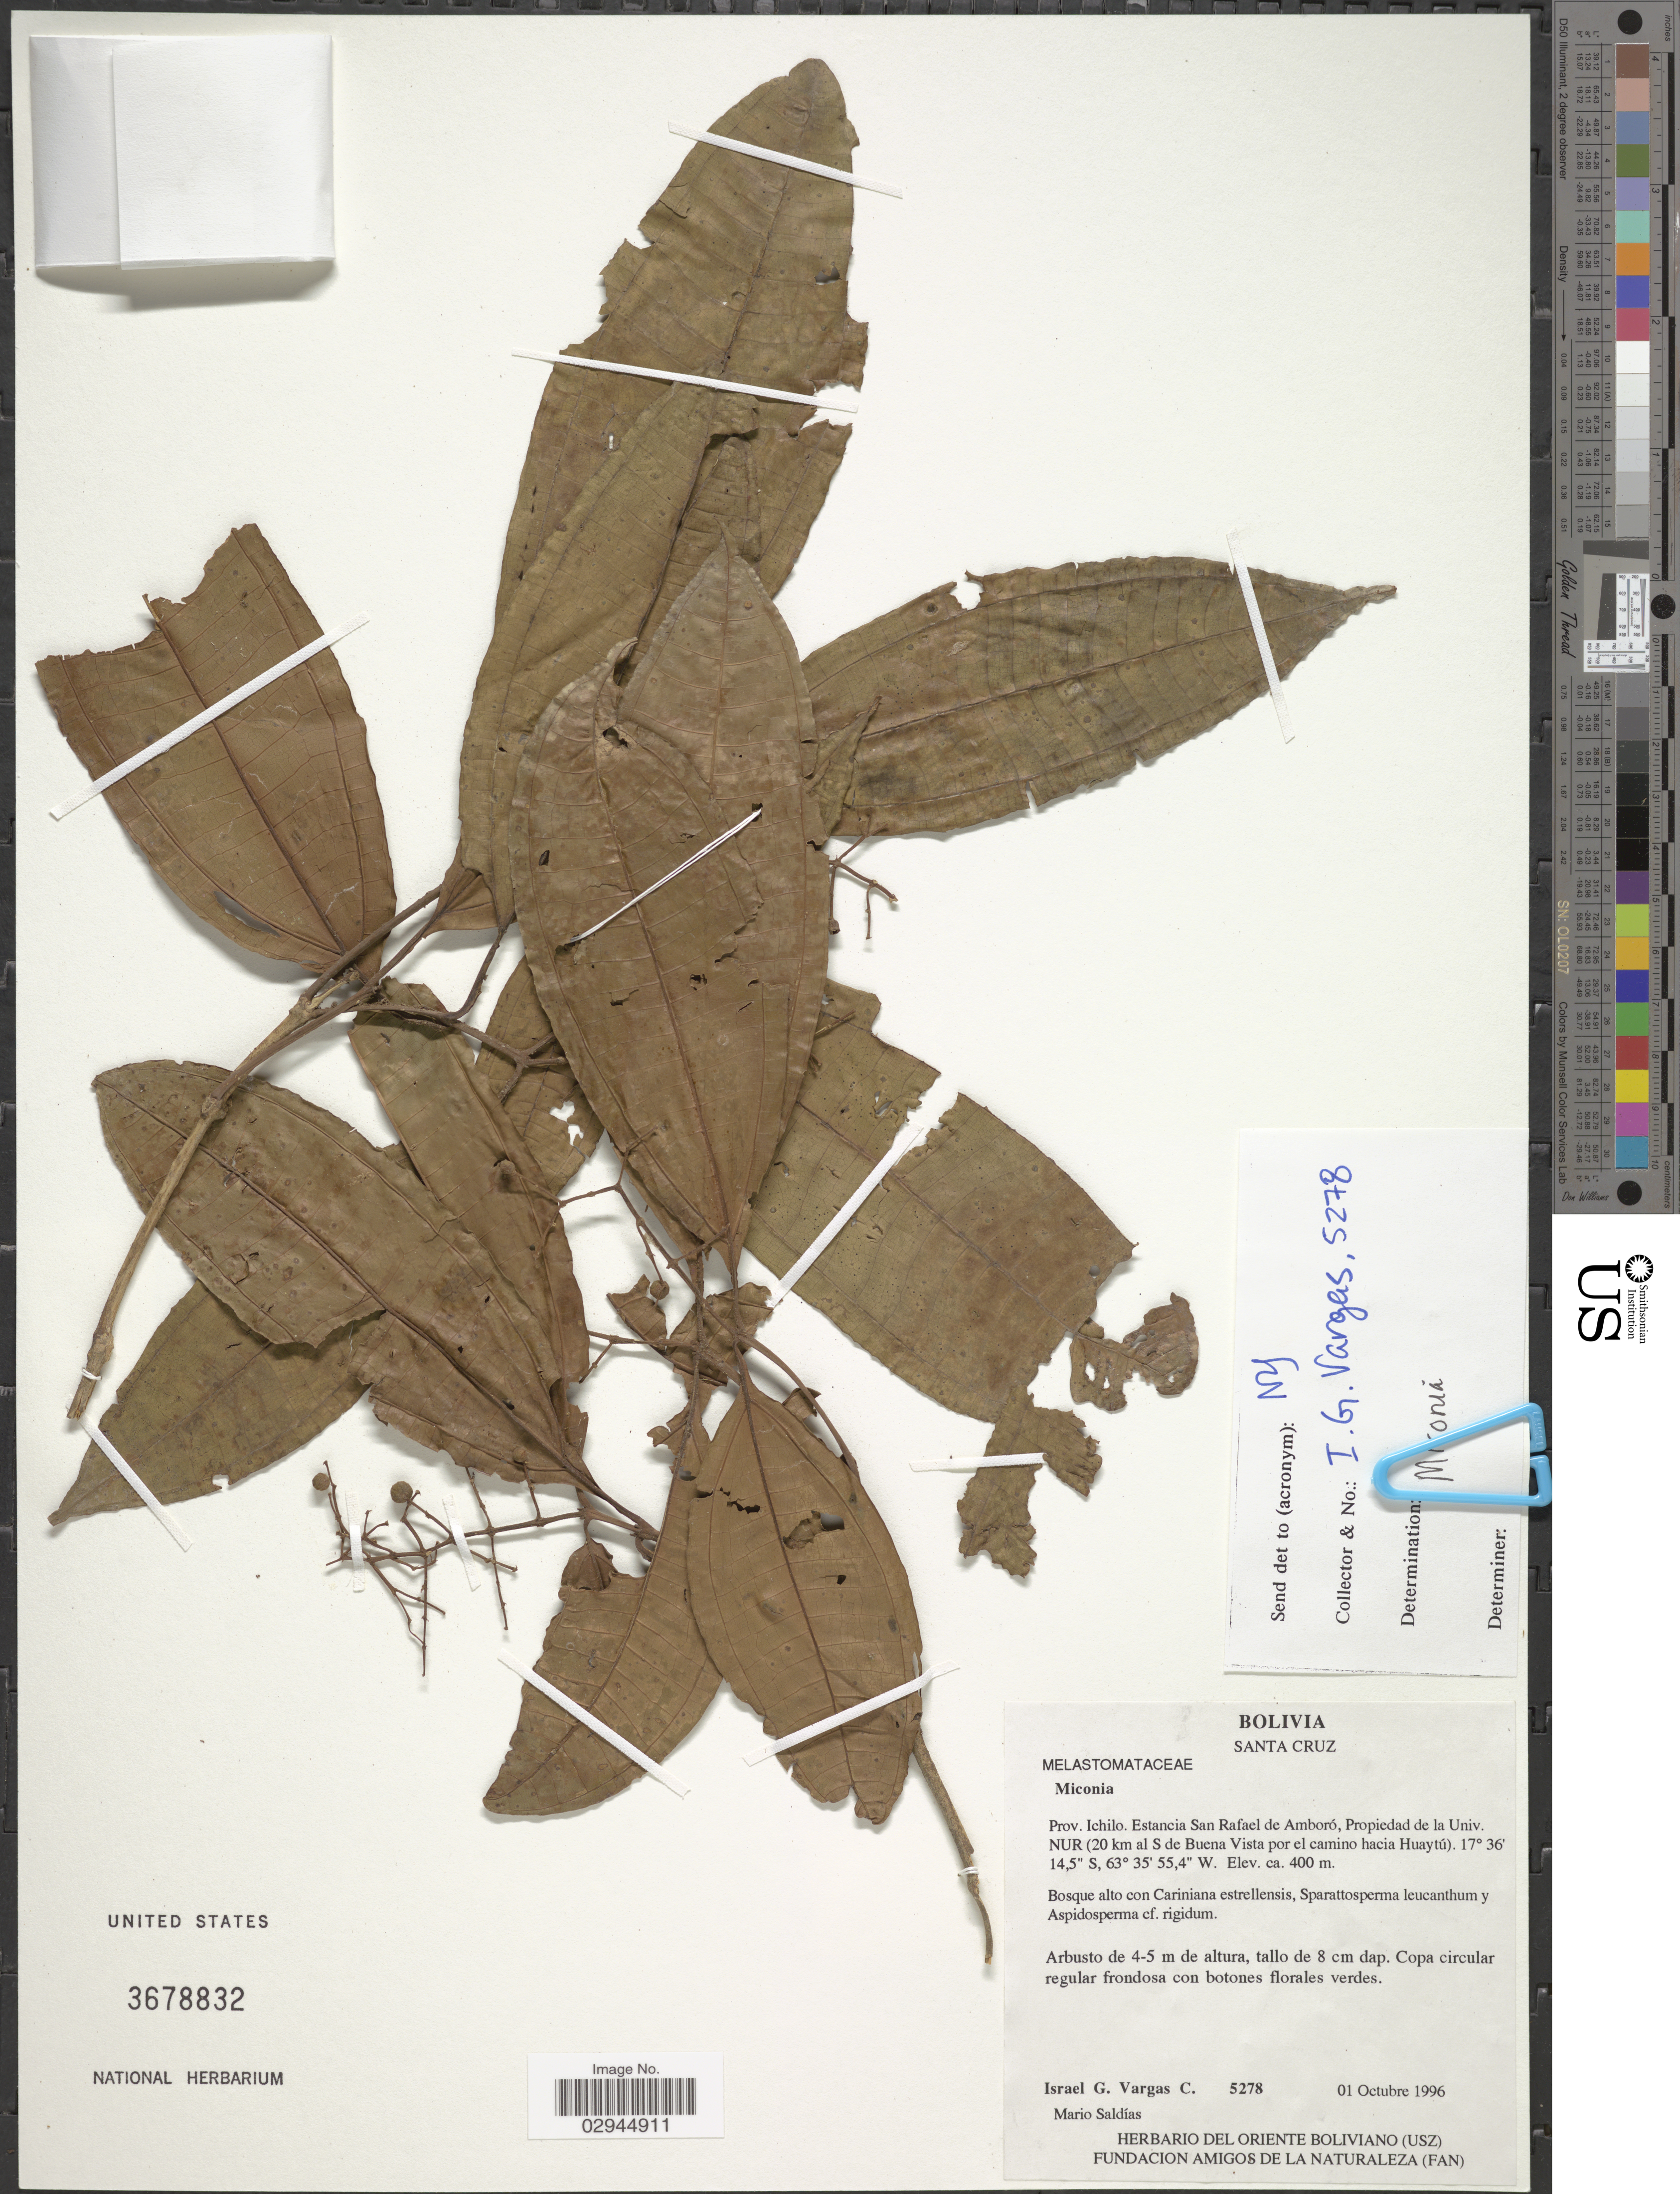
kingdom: Plantae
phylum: Tracheophyta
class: Magnoliopsida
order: Myrtales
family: Melastomataceae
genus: Miconia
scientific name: Miconia sp.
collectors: I. Vargas C. & M. Saldias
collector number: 5278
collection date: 1996-10-01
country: Bolivia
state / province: Santa Cruz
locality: Prov. Ichilo. Estancia San Rafael de Amboró, Propiedad de la Univ. Nur (20 km al S de Buena Vista por el camino hacia Huaytú).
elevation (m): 400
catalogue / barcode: US 3678832